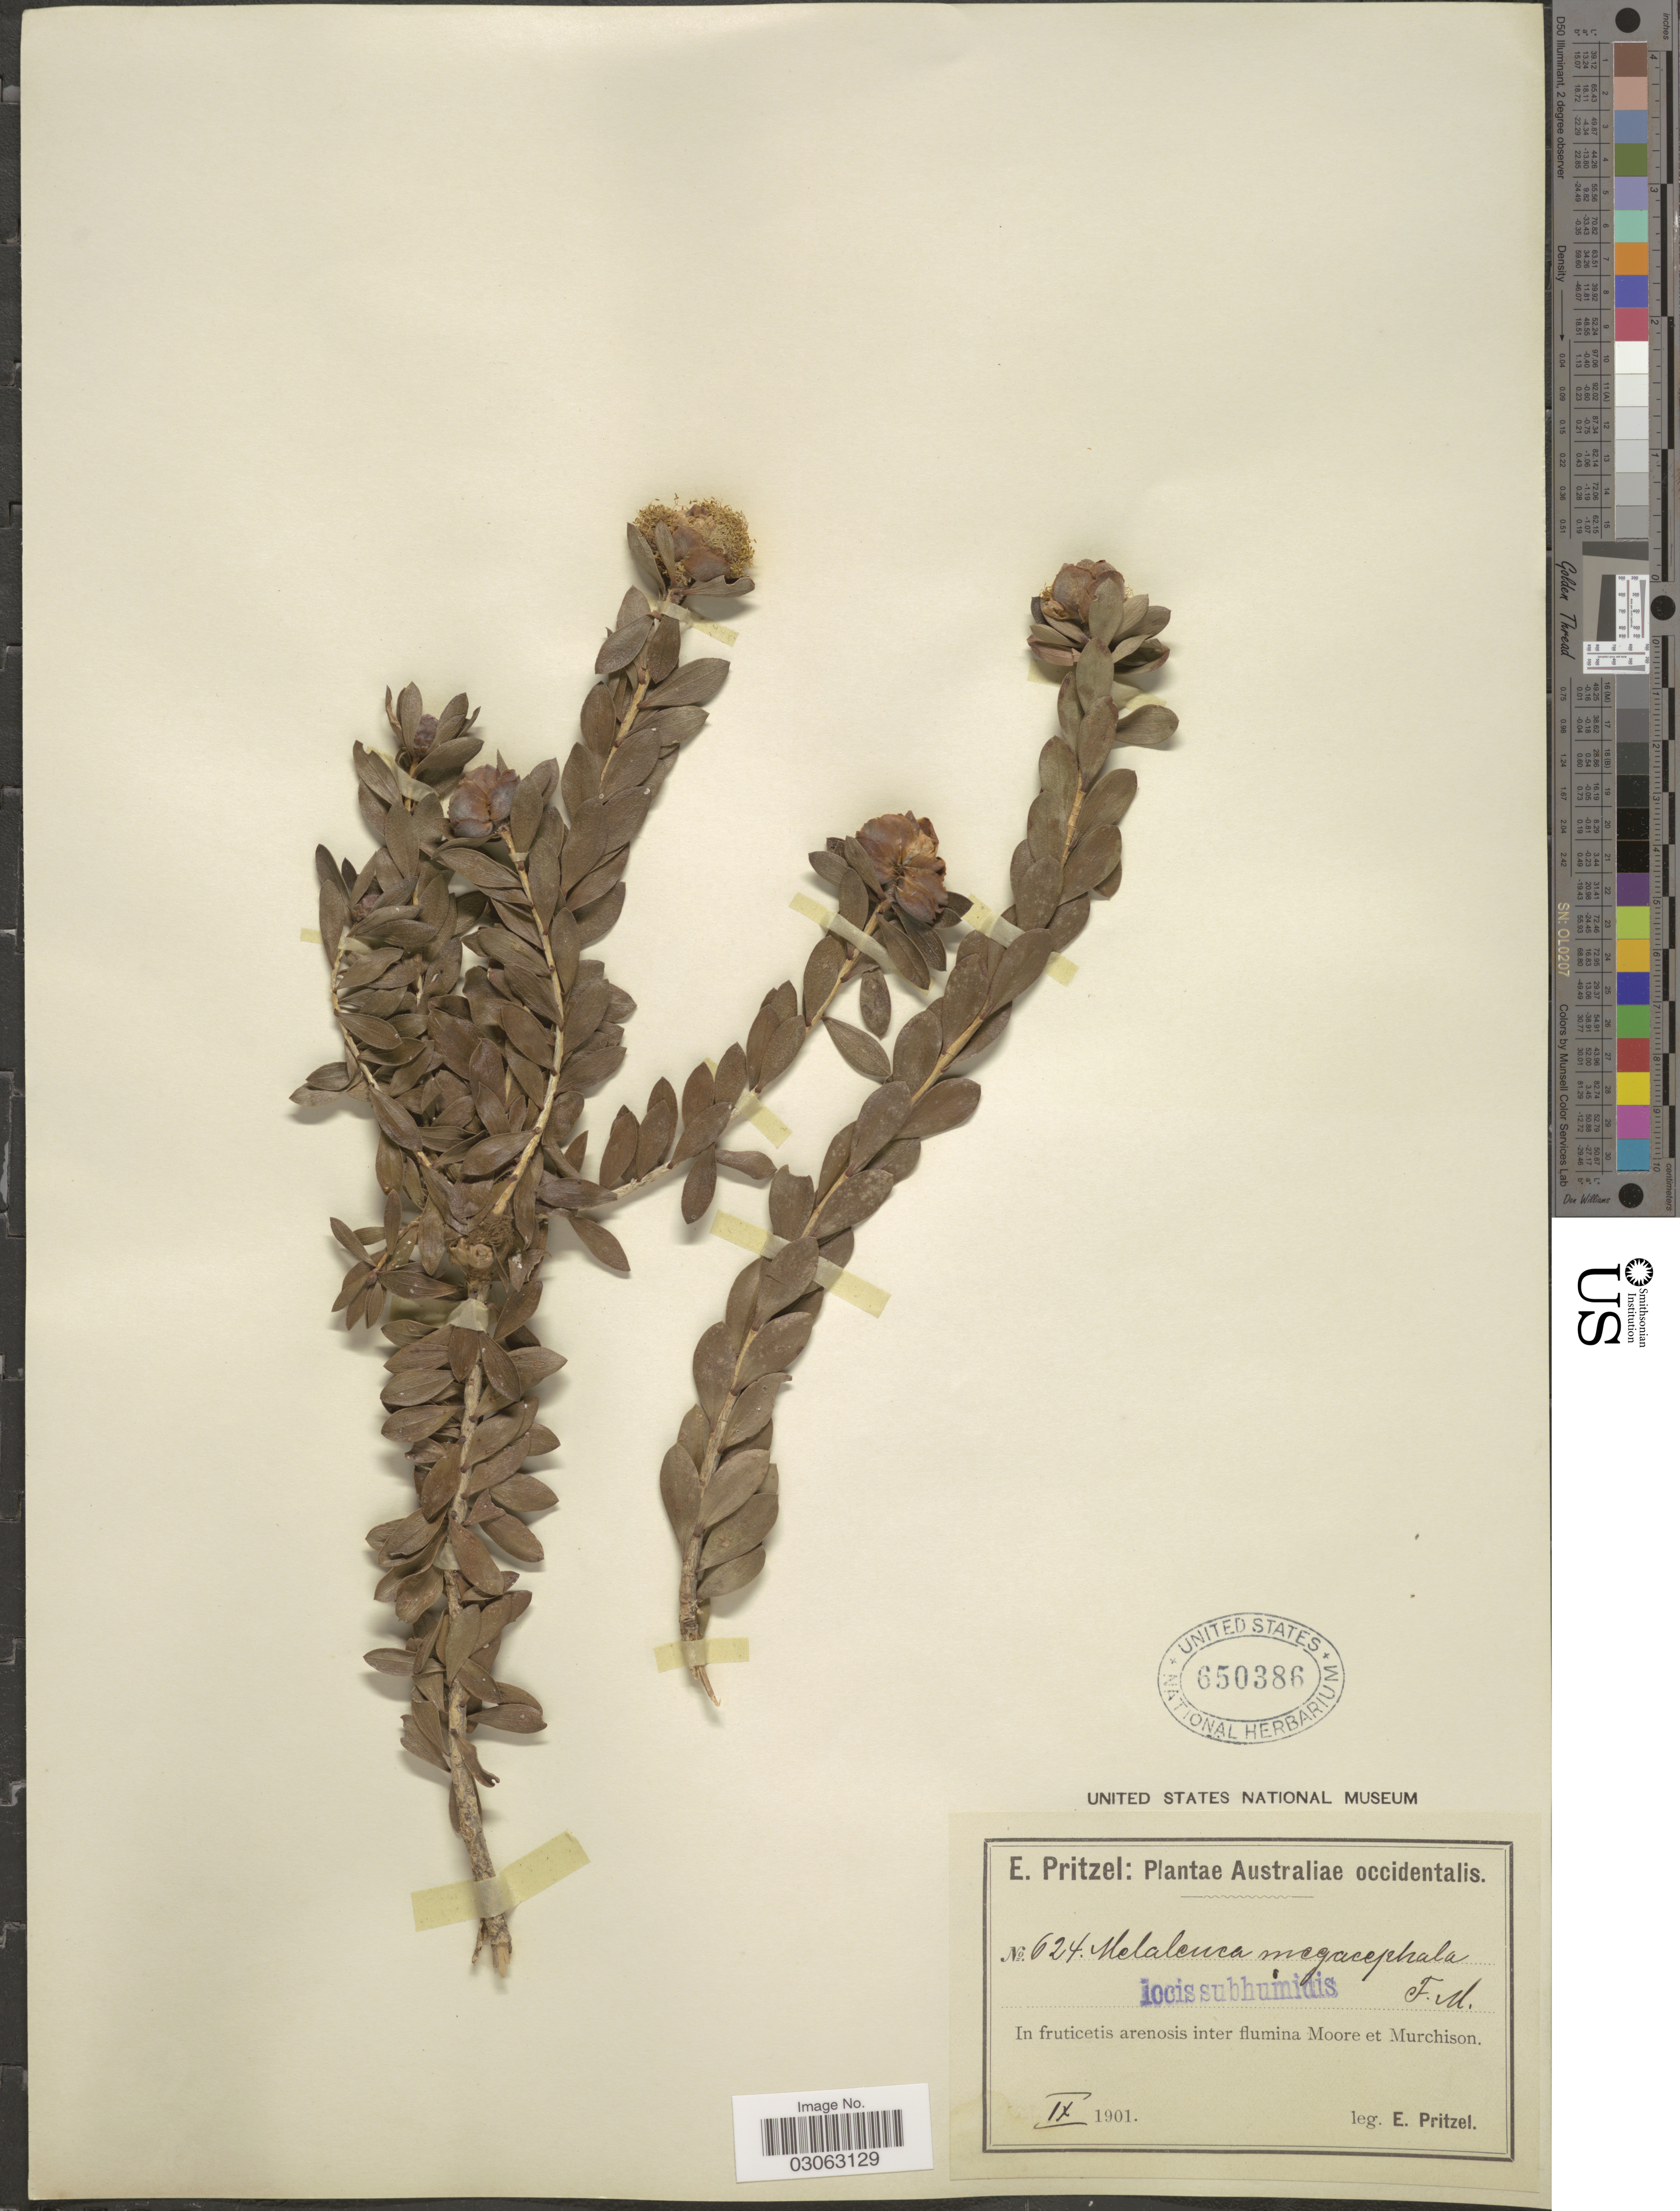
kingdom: Plantae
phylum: Tracheophyta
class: Magnoliopsida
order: Myrtales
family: Myrtaceae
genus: Melaleuca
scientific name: Melaleuca megacephala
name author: F. Muell.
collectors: E. G. Pritzel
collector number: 624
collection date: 1901-09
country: Australia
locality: Australiae occidentalis. Arenosis inter flumina Moore et Murchison.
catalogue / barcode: US 650386